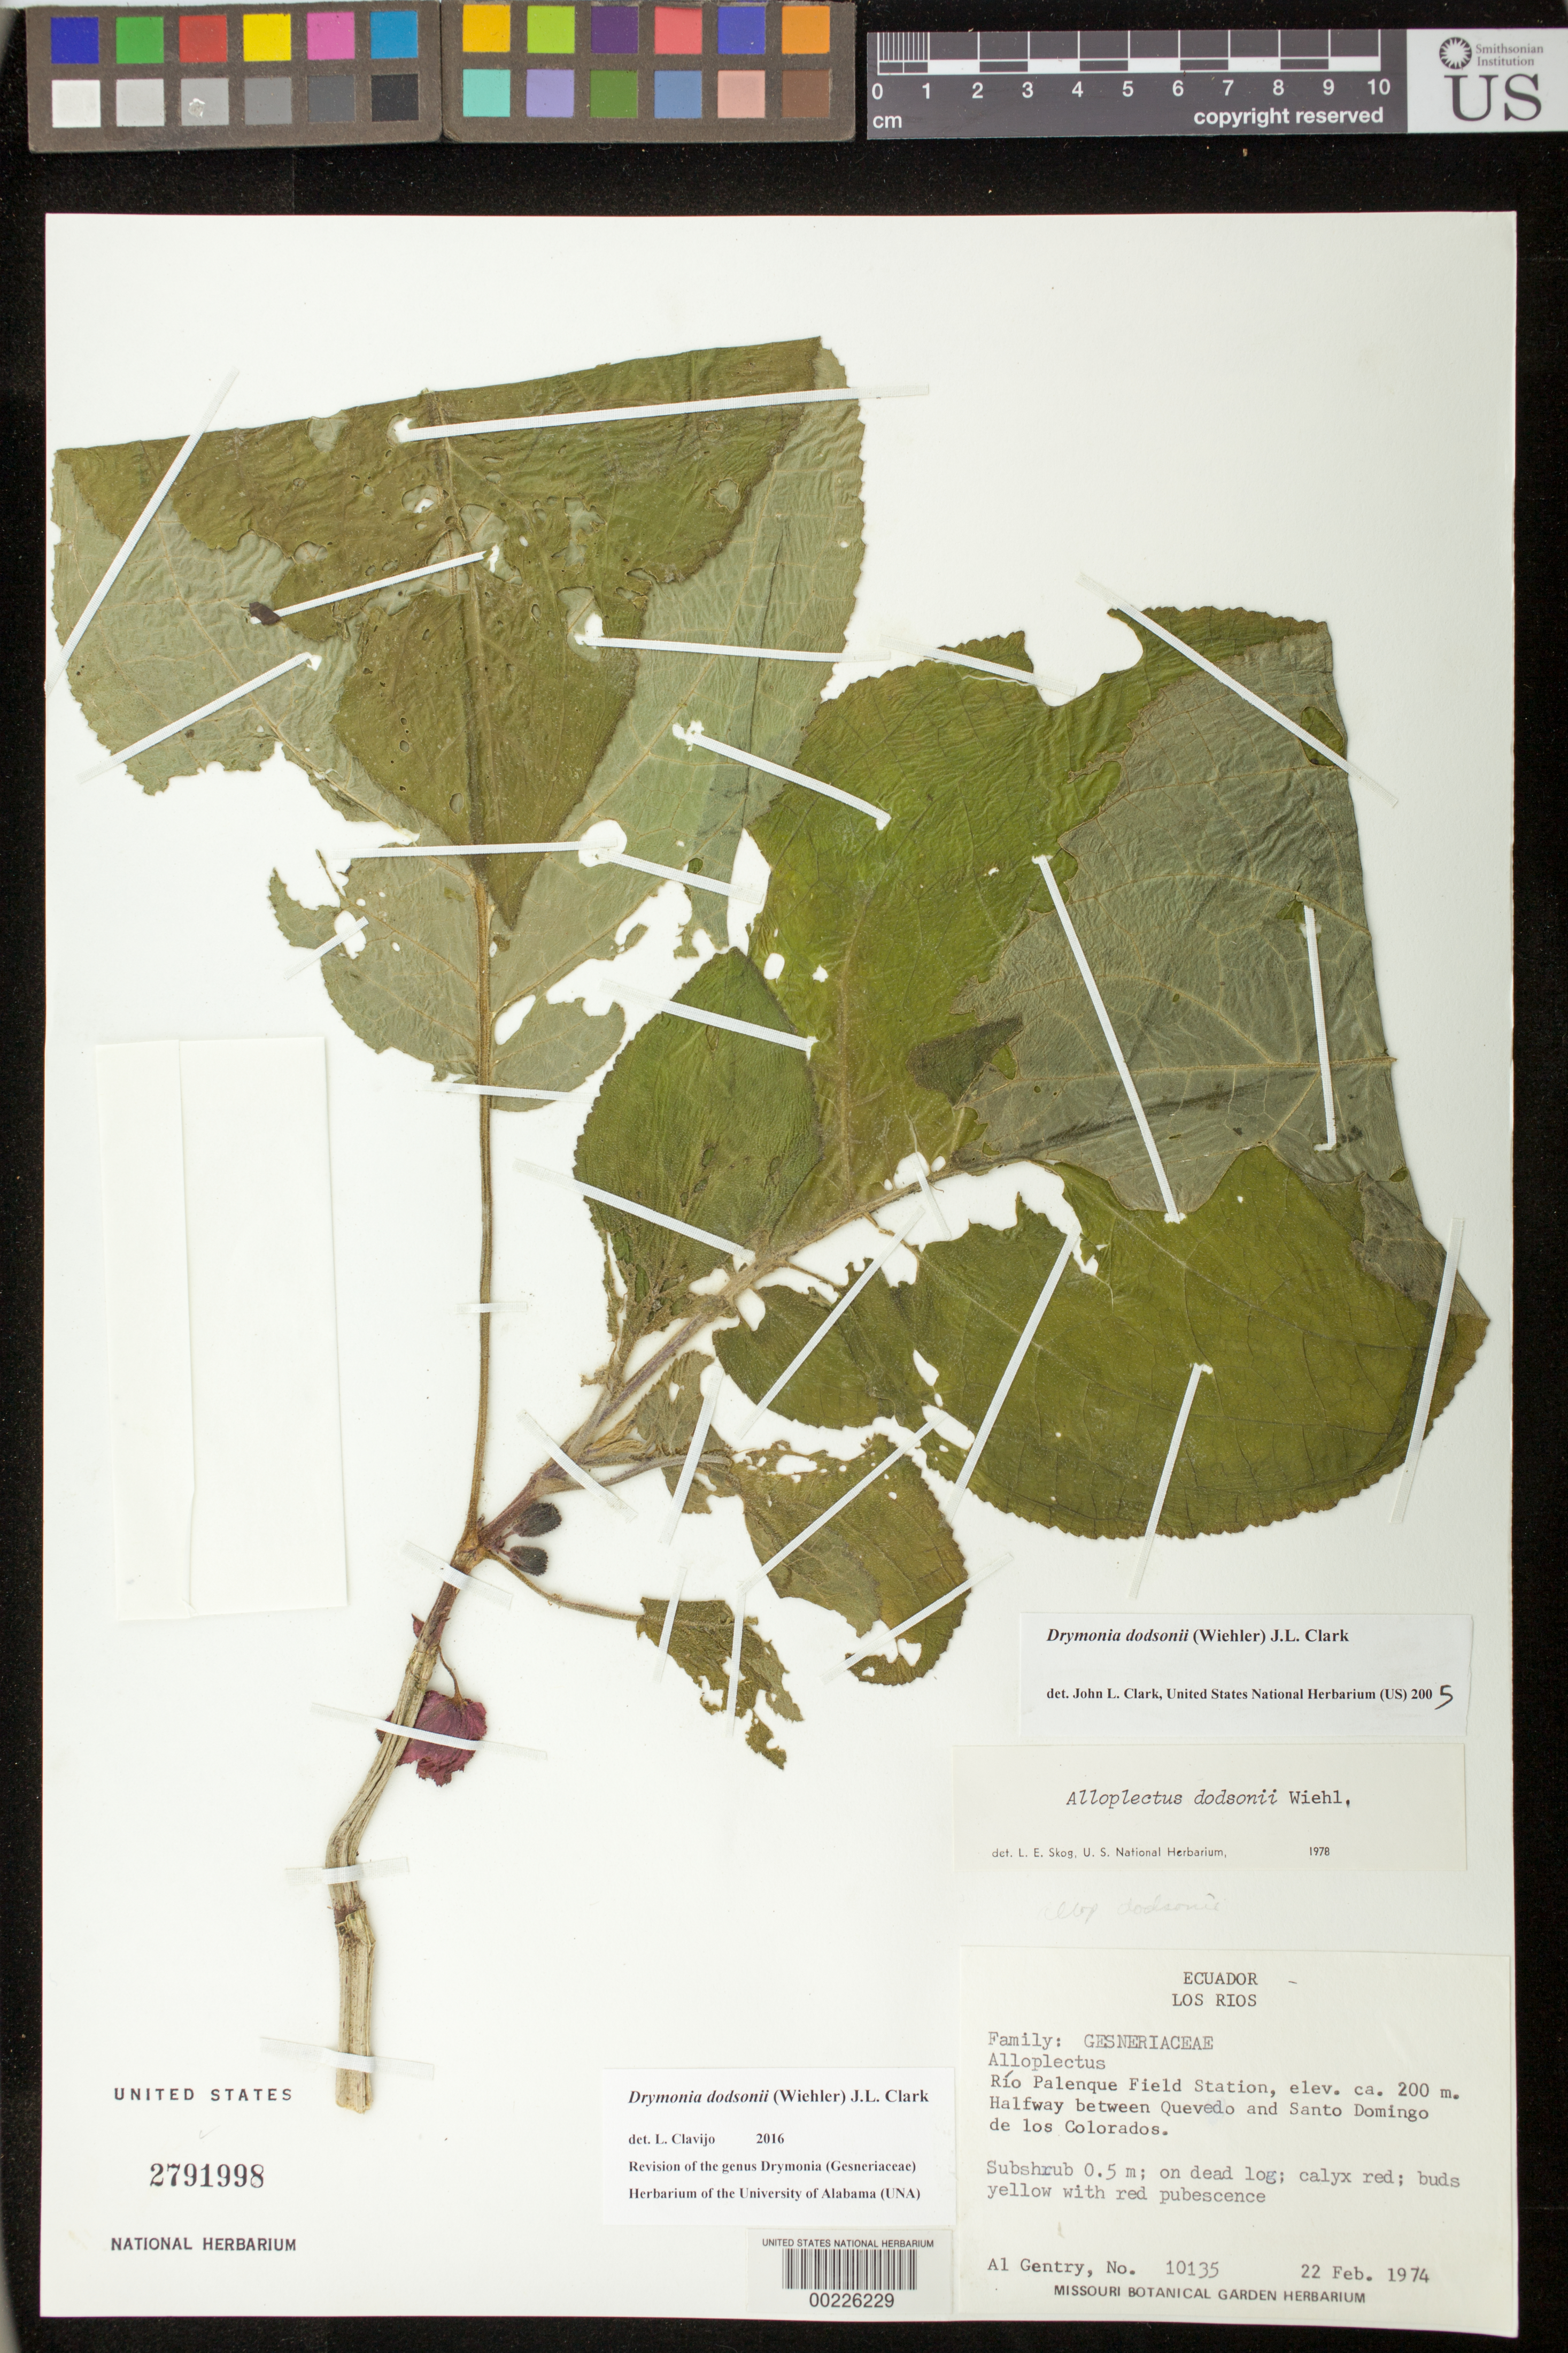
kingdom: Plantae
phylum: Tracheophyta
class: Magnoliopsida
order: Lamiales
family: Gesneriaceae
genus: Drymonia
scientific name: Drymonia dodsonii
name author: (Wiehler) J.L. Clark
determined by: Clark, J. L., (SEL), The Marie Selby Botanical Garden (UNITED STATES)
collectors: A. H. Gentry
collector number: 10135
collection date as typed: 22 Feb 1974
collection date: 1974-02-22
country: Ecuador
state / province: Los Ríos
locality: Rio Palenque Field Station, halfway between Quevedo and Santo Domingo de los Colorados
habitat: on dead log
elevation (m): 200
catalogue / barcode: US 2791998